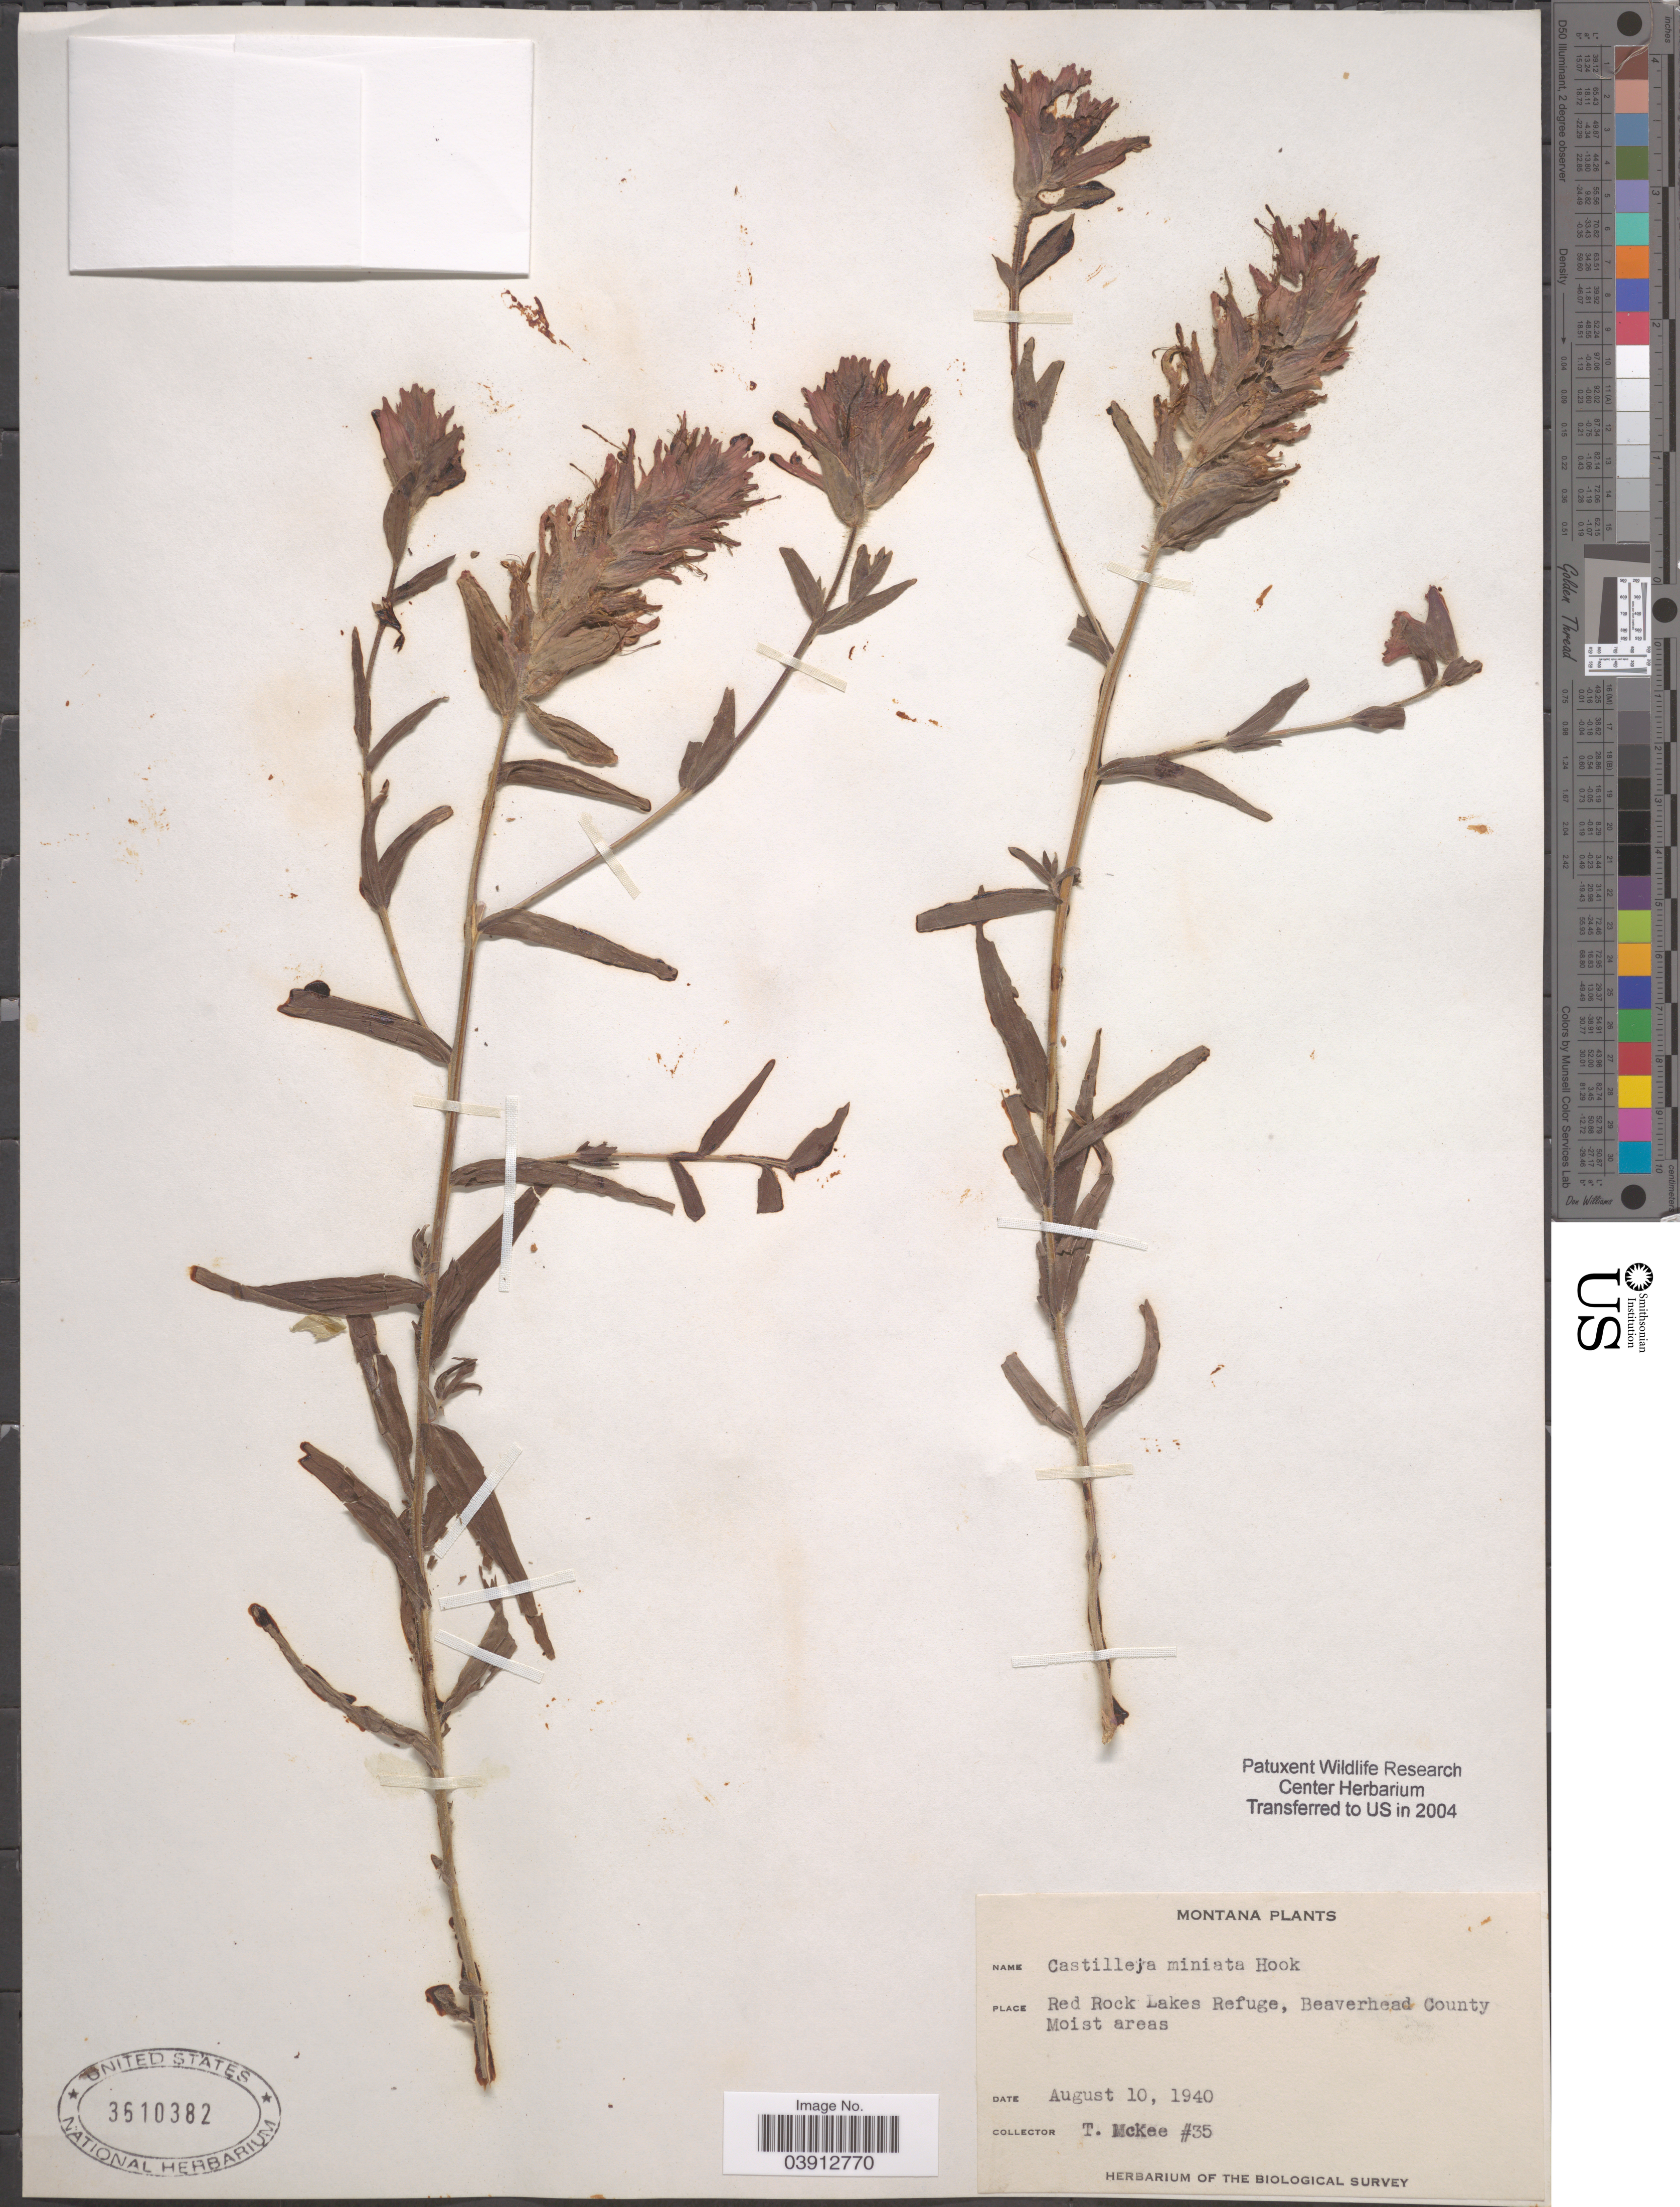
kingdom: Plantae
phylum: Tracheophyta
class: Magnoliopsida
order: Lamiales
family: Orobanchaceae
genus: Castilleja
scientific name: Castilleja miniata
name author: Douglas ex Hook.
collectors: T. McKee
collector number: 35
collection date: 1940-08-10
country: United States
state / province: Montana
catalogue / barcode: US 3610382